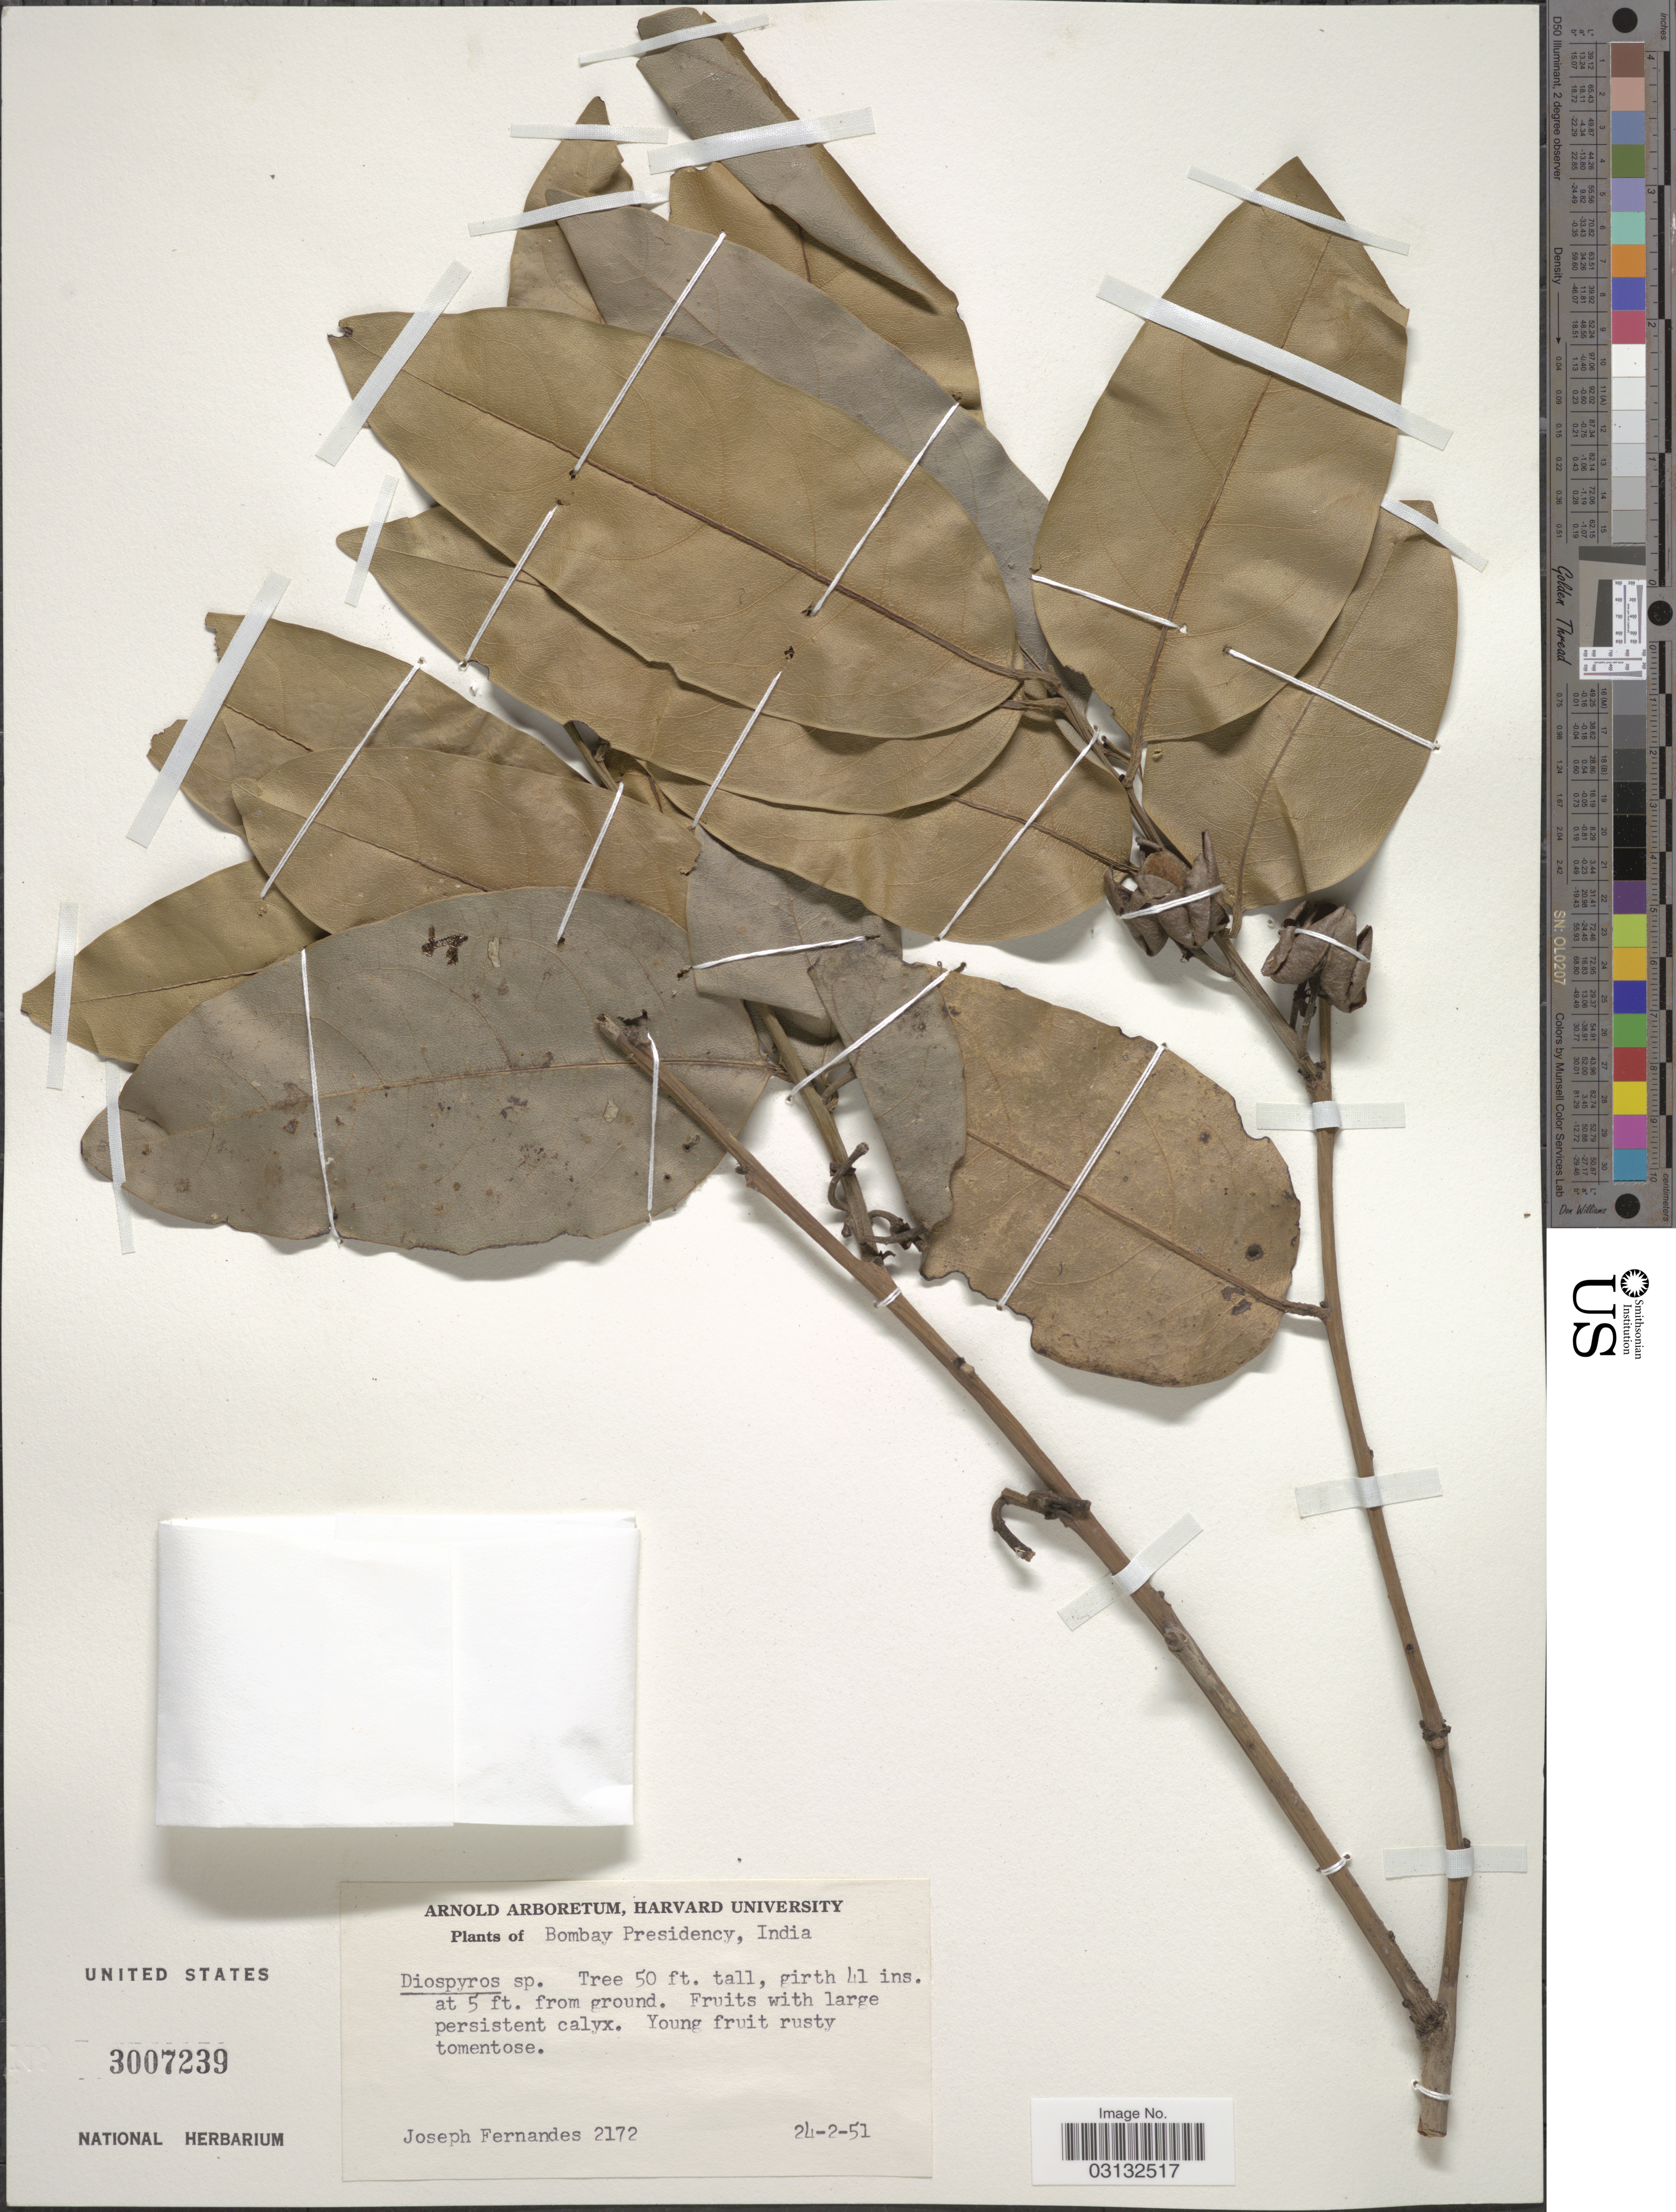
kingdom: Plantae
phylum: Tracheophyta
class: Magnoliopsida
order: Ericales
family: Ebenaceae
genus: Diospyros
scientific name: Diospyros sp.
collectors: J. Fernandes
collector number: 2172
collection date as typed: Transcribed d/m/y: 24/2/51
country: India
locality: Bombay Presidency.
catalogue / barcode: US 3007239